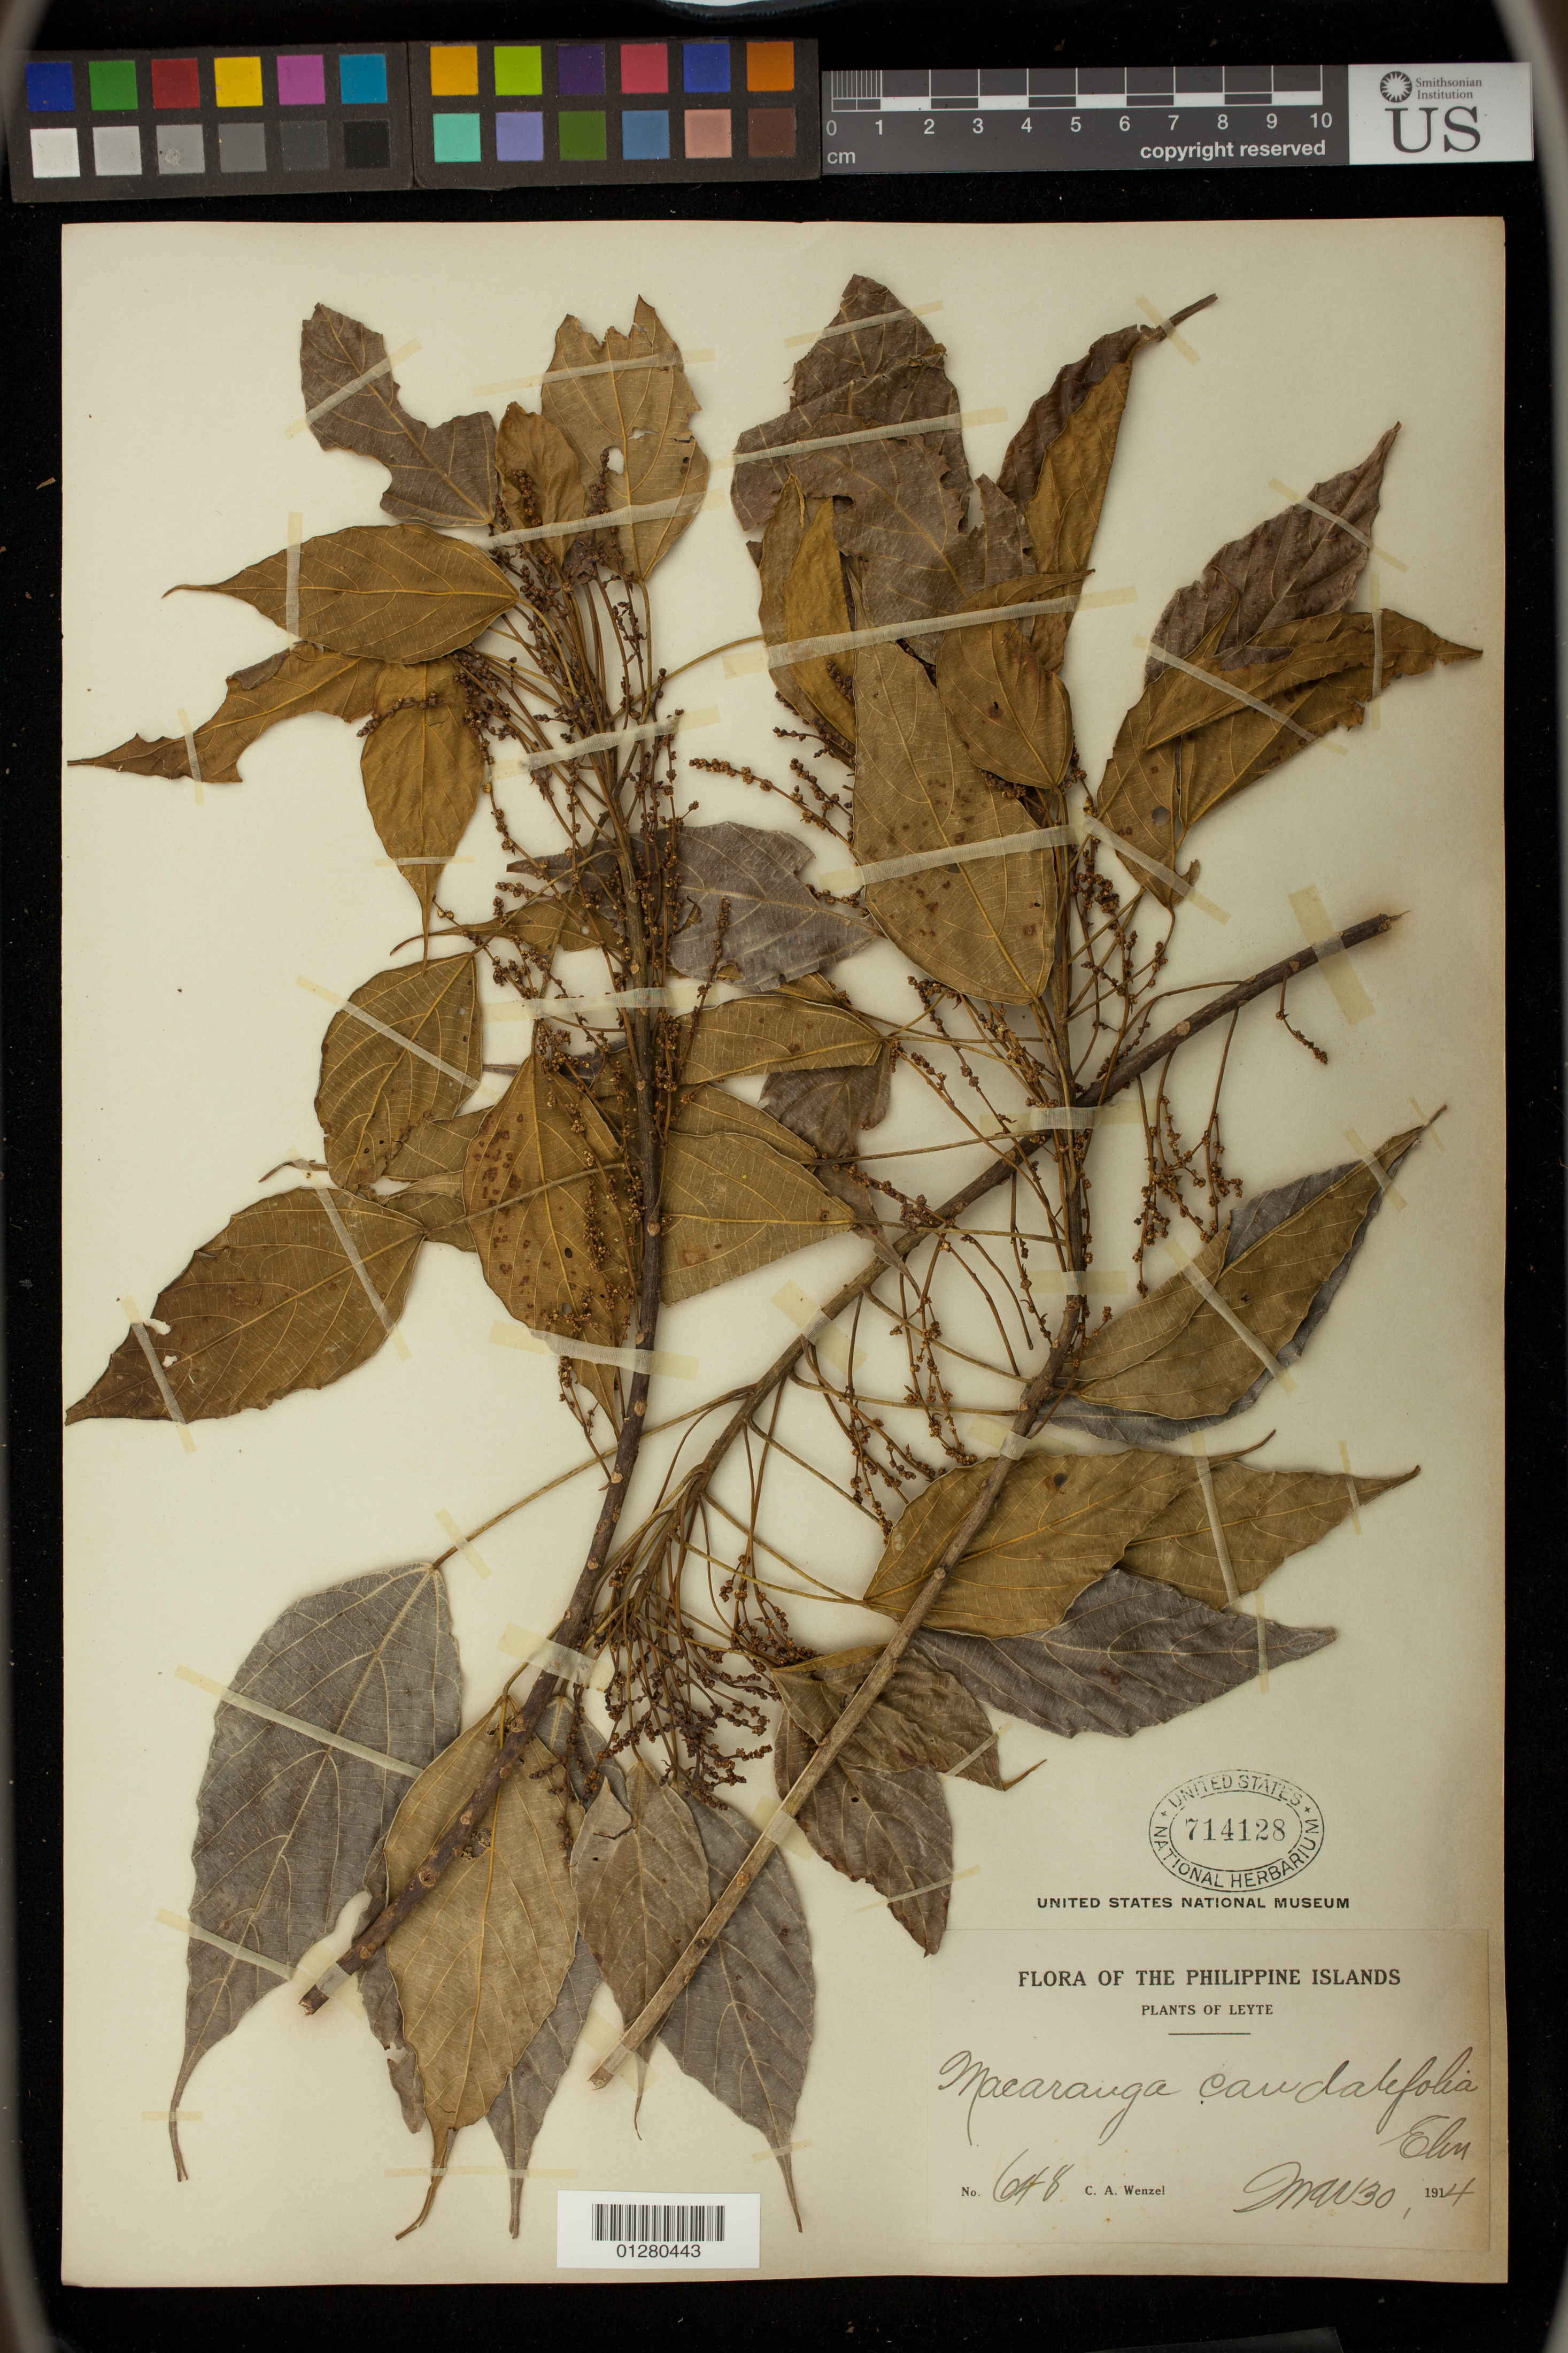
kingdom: Plantae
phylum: Tracheophyta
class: Magnoliopsida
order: Malpighiales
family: Euphorbiaceae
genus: Macaranga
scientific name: Macaranga cumingii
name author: Müll. Arg.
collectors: C. Wenzel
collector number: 648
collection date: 1914-03-30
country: Philippines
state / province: Eastern Visayas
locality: Leyte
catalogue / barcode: US 714128